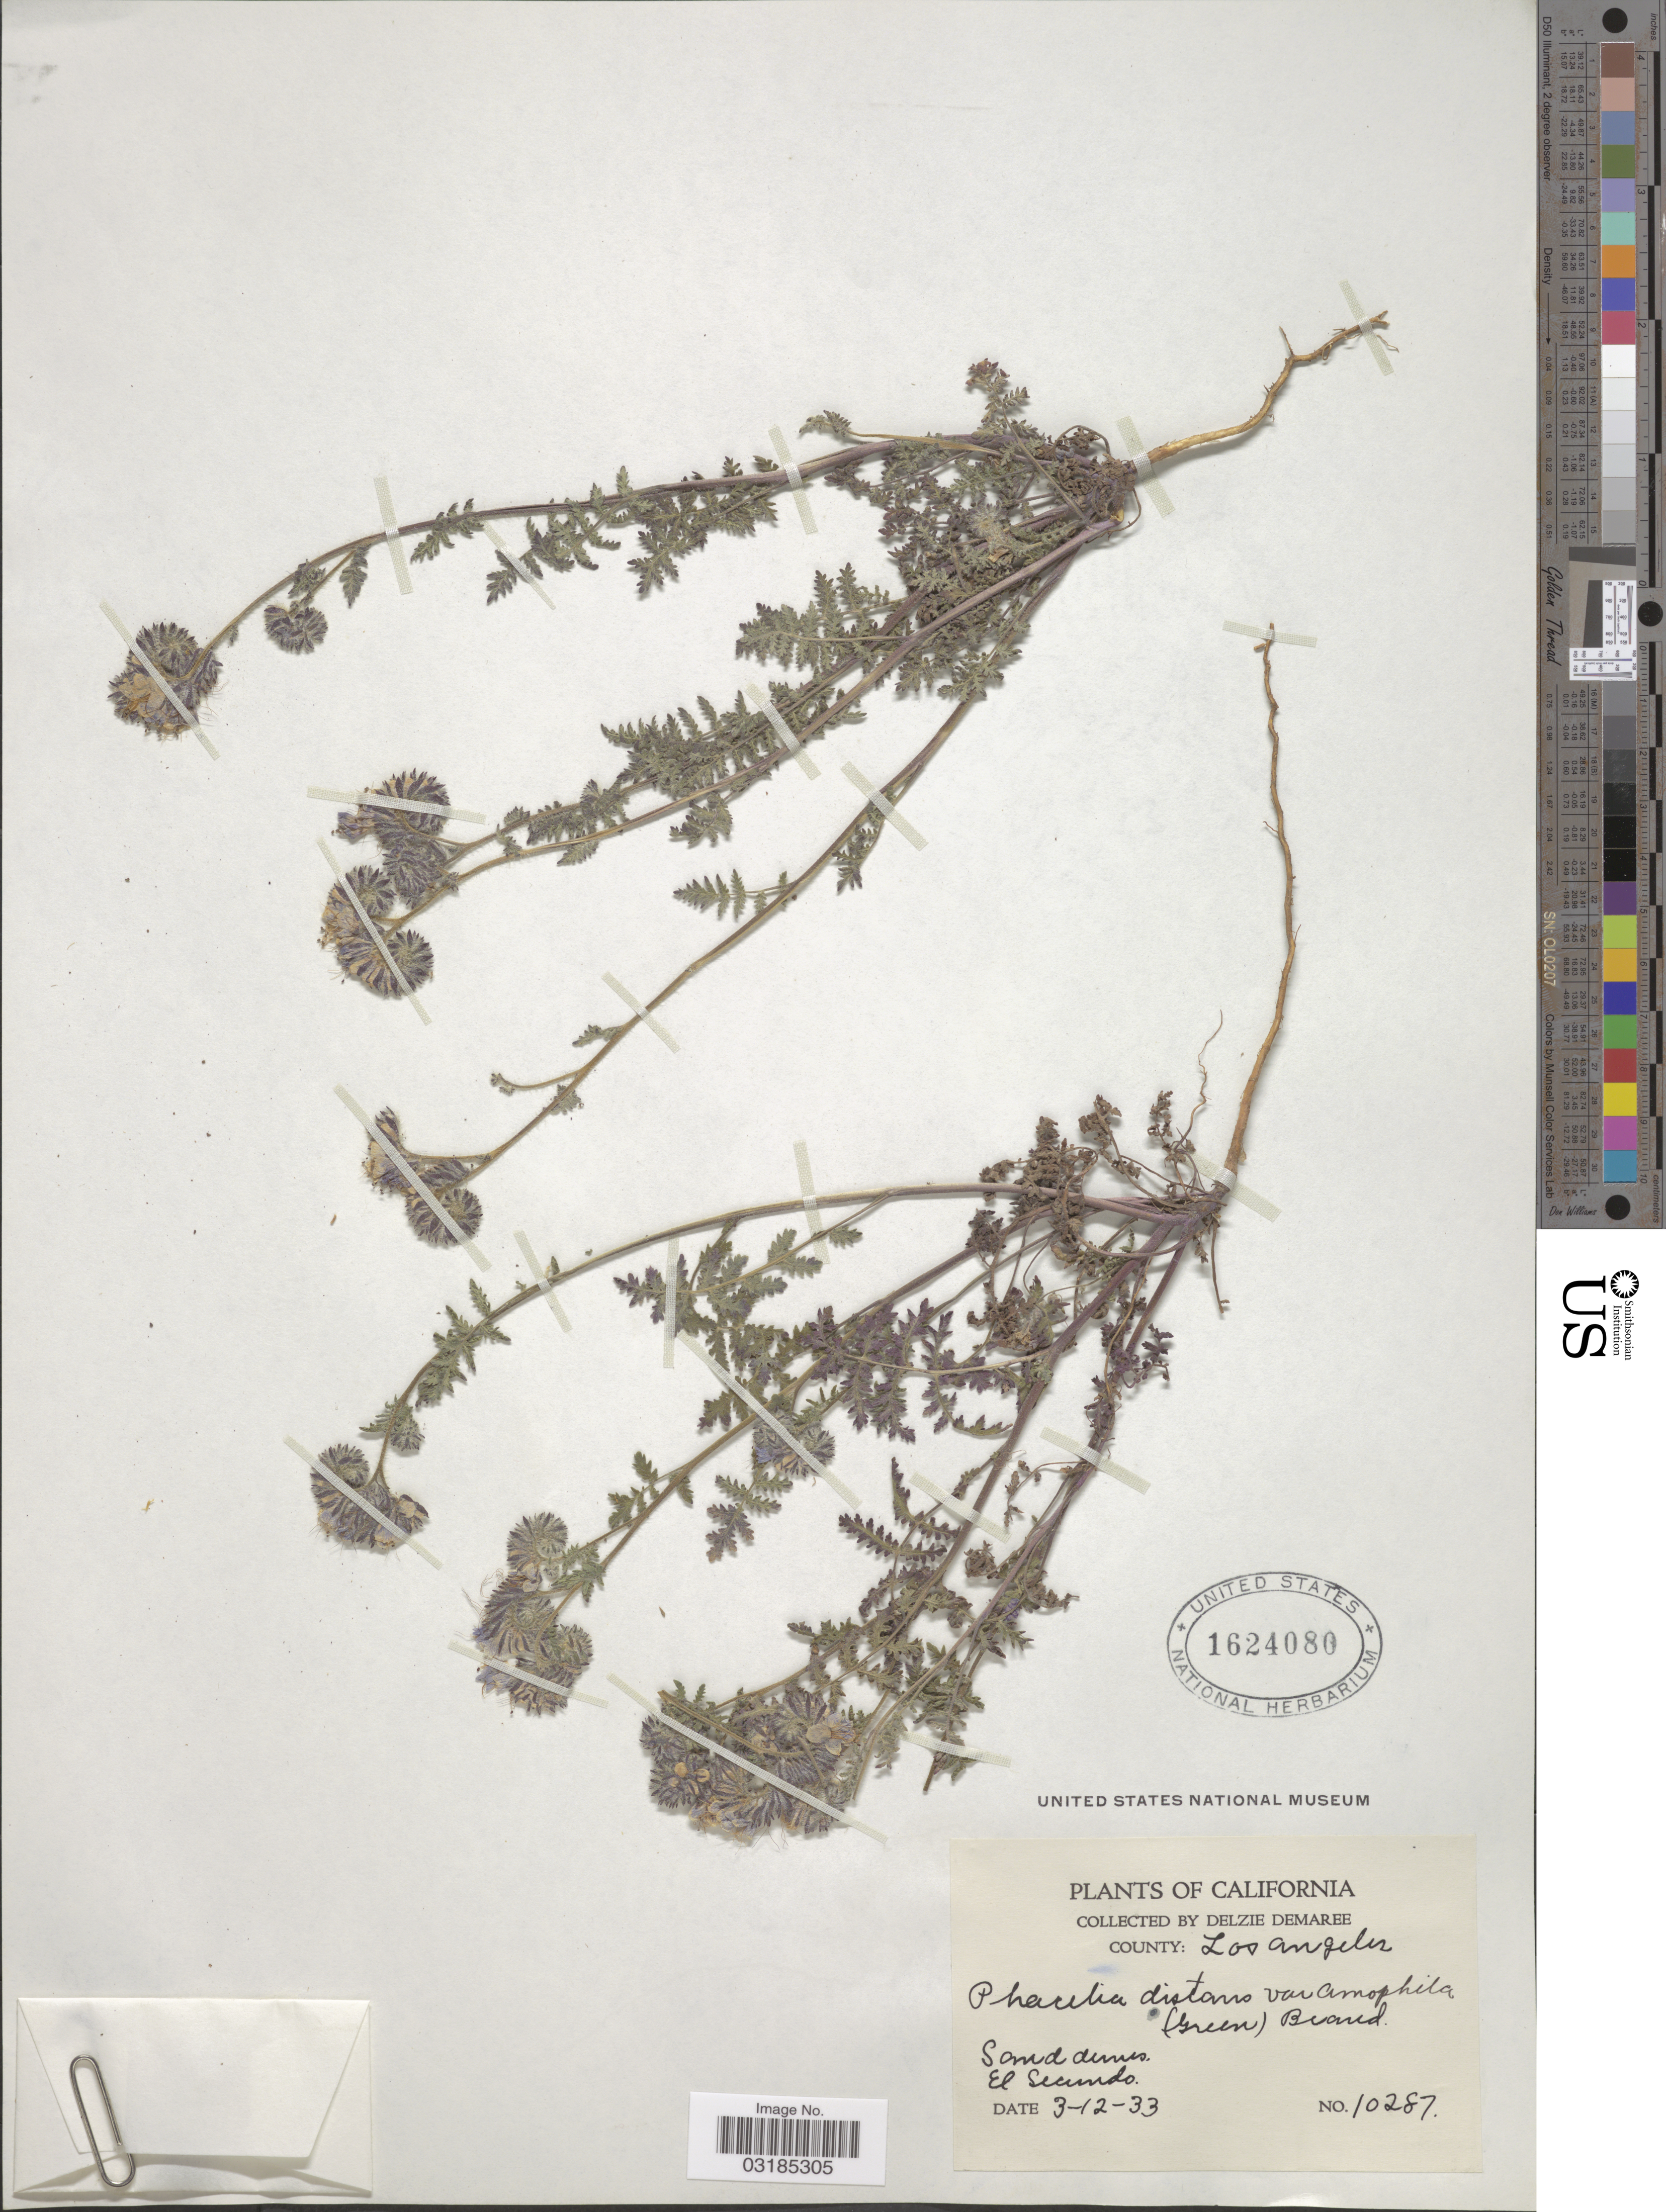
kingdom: Plantae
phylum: Tracheophyta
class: Magnoliopsida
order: Boraginales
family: Hydrophyllaceae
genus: Phacelia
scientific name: Phacelia distans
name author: Benth.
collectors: D. Demaree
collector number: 10287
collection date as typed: Transcribed d/m/y: 12/3/33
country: United States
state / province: California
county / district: Los Angeles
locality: County: Los Angeles. El Secundo.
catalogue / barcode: US 1624080